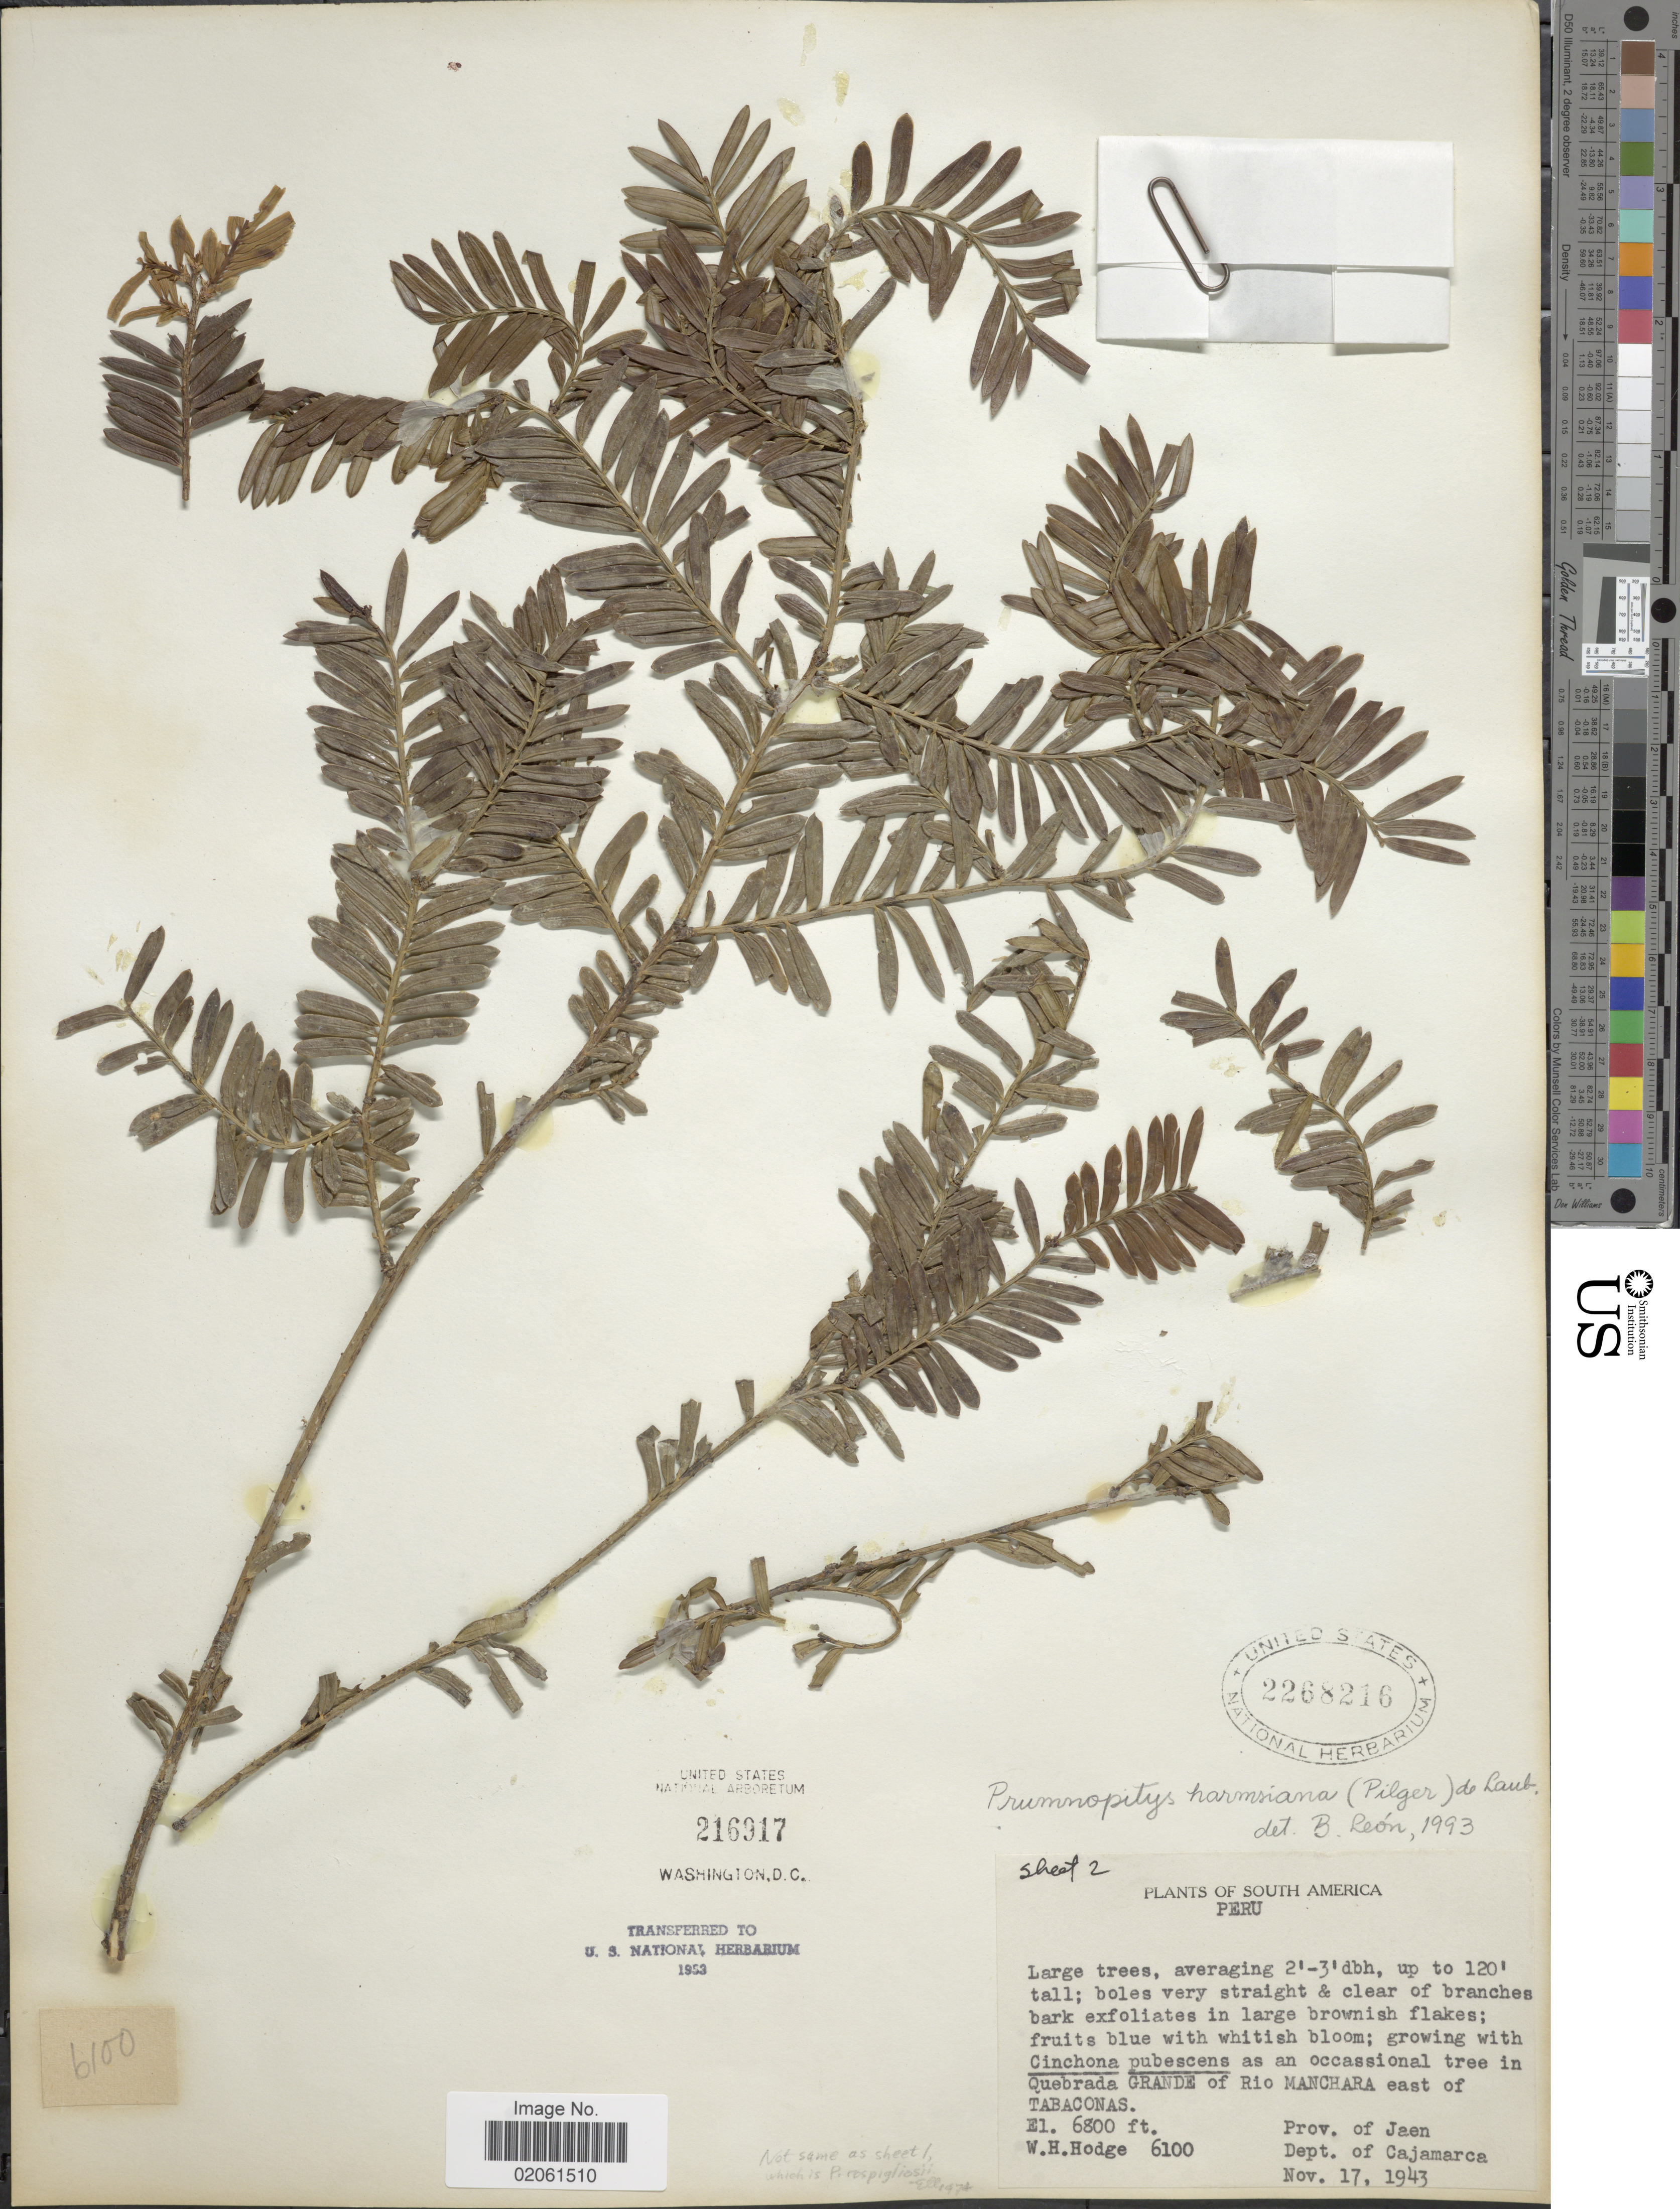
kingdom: Plantae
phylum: Tracheophyta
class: Pinopsida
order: Pinales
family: Podocarpaceae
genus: Podocarpus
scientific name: Podocarpus harmsianus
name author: Pilg.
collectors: W. Hodge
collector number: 6100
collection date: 1943-11-17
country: Peru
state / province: Cajamarca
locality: South America, Quebrada Grande of Rio Manchara east of Tabaconas.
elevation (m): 2073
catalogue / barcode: US 2268216